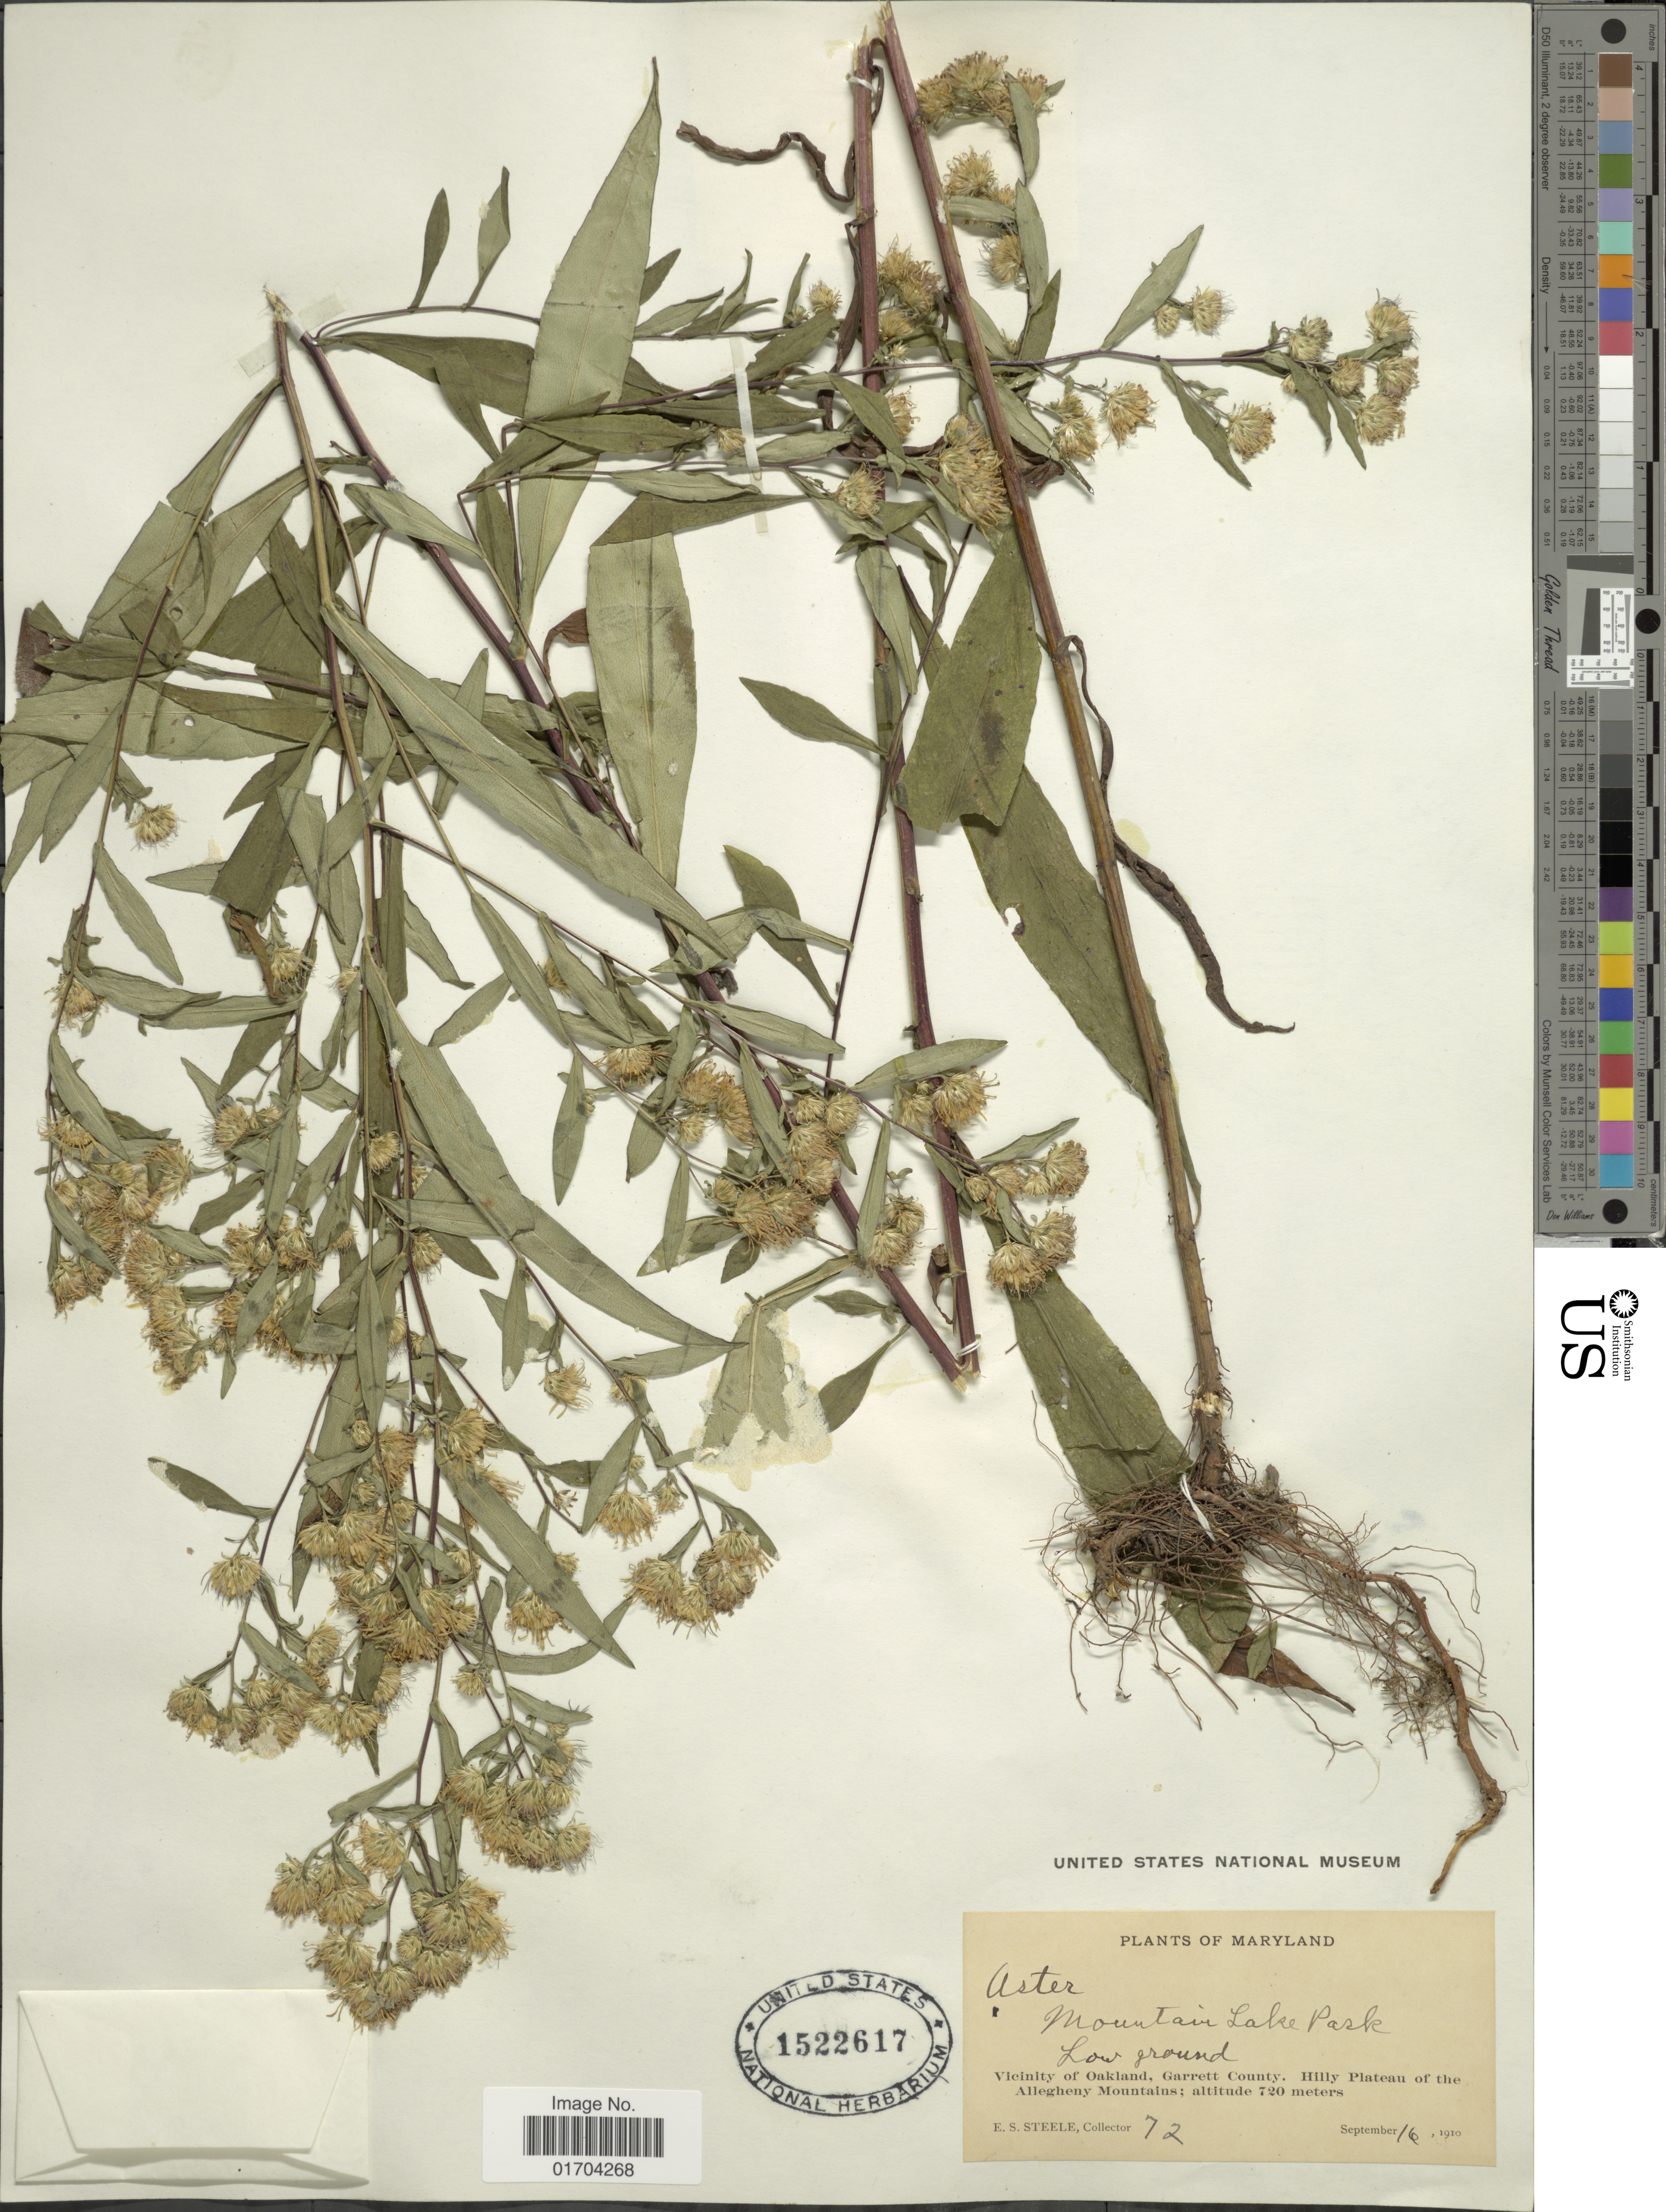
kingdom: Plantae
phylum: Tracheophyta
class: Magnoliopsida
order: Asterales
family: Asteraceae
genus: Symphyotrichum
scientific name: Symphyotrichum sp.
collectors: E. Steele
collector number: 72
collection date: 1910-09-16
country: United States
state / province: Maryland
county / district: Garrett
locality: Low ground, Vicinity of Oakland, Garrett County. Hilly Plateau of the Allegheny Mountains.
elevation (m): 720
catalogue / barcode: US 1522617